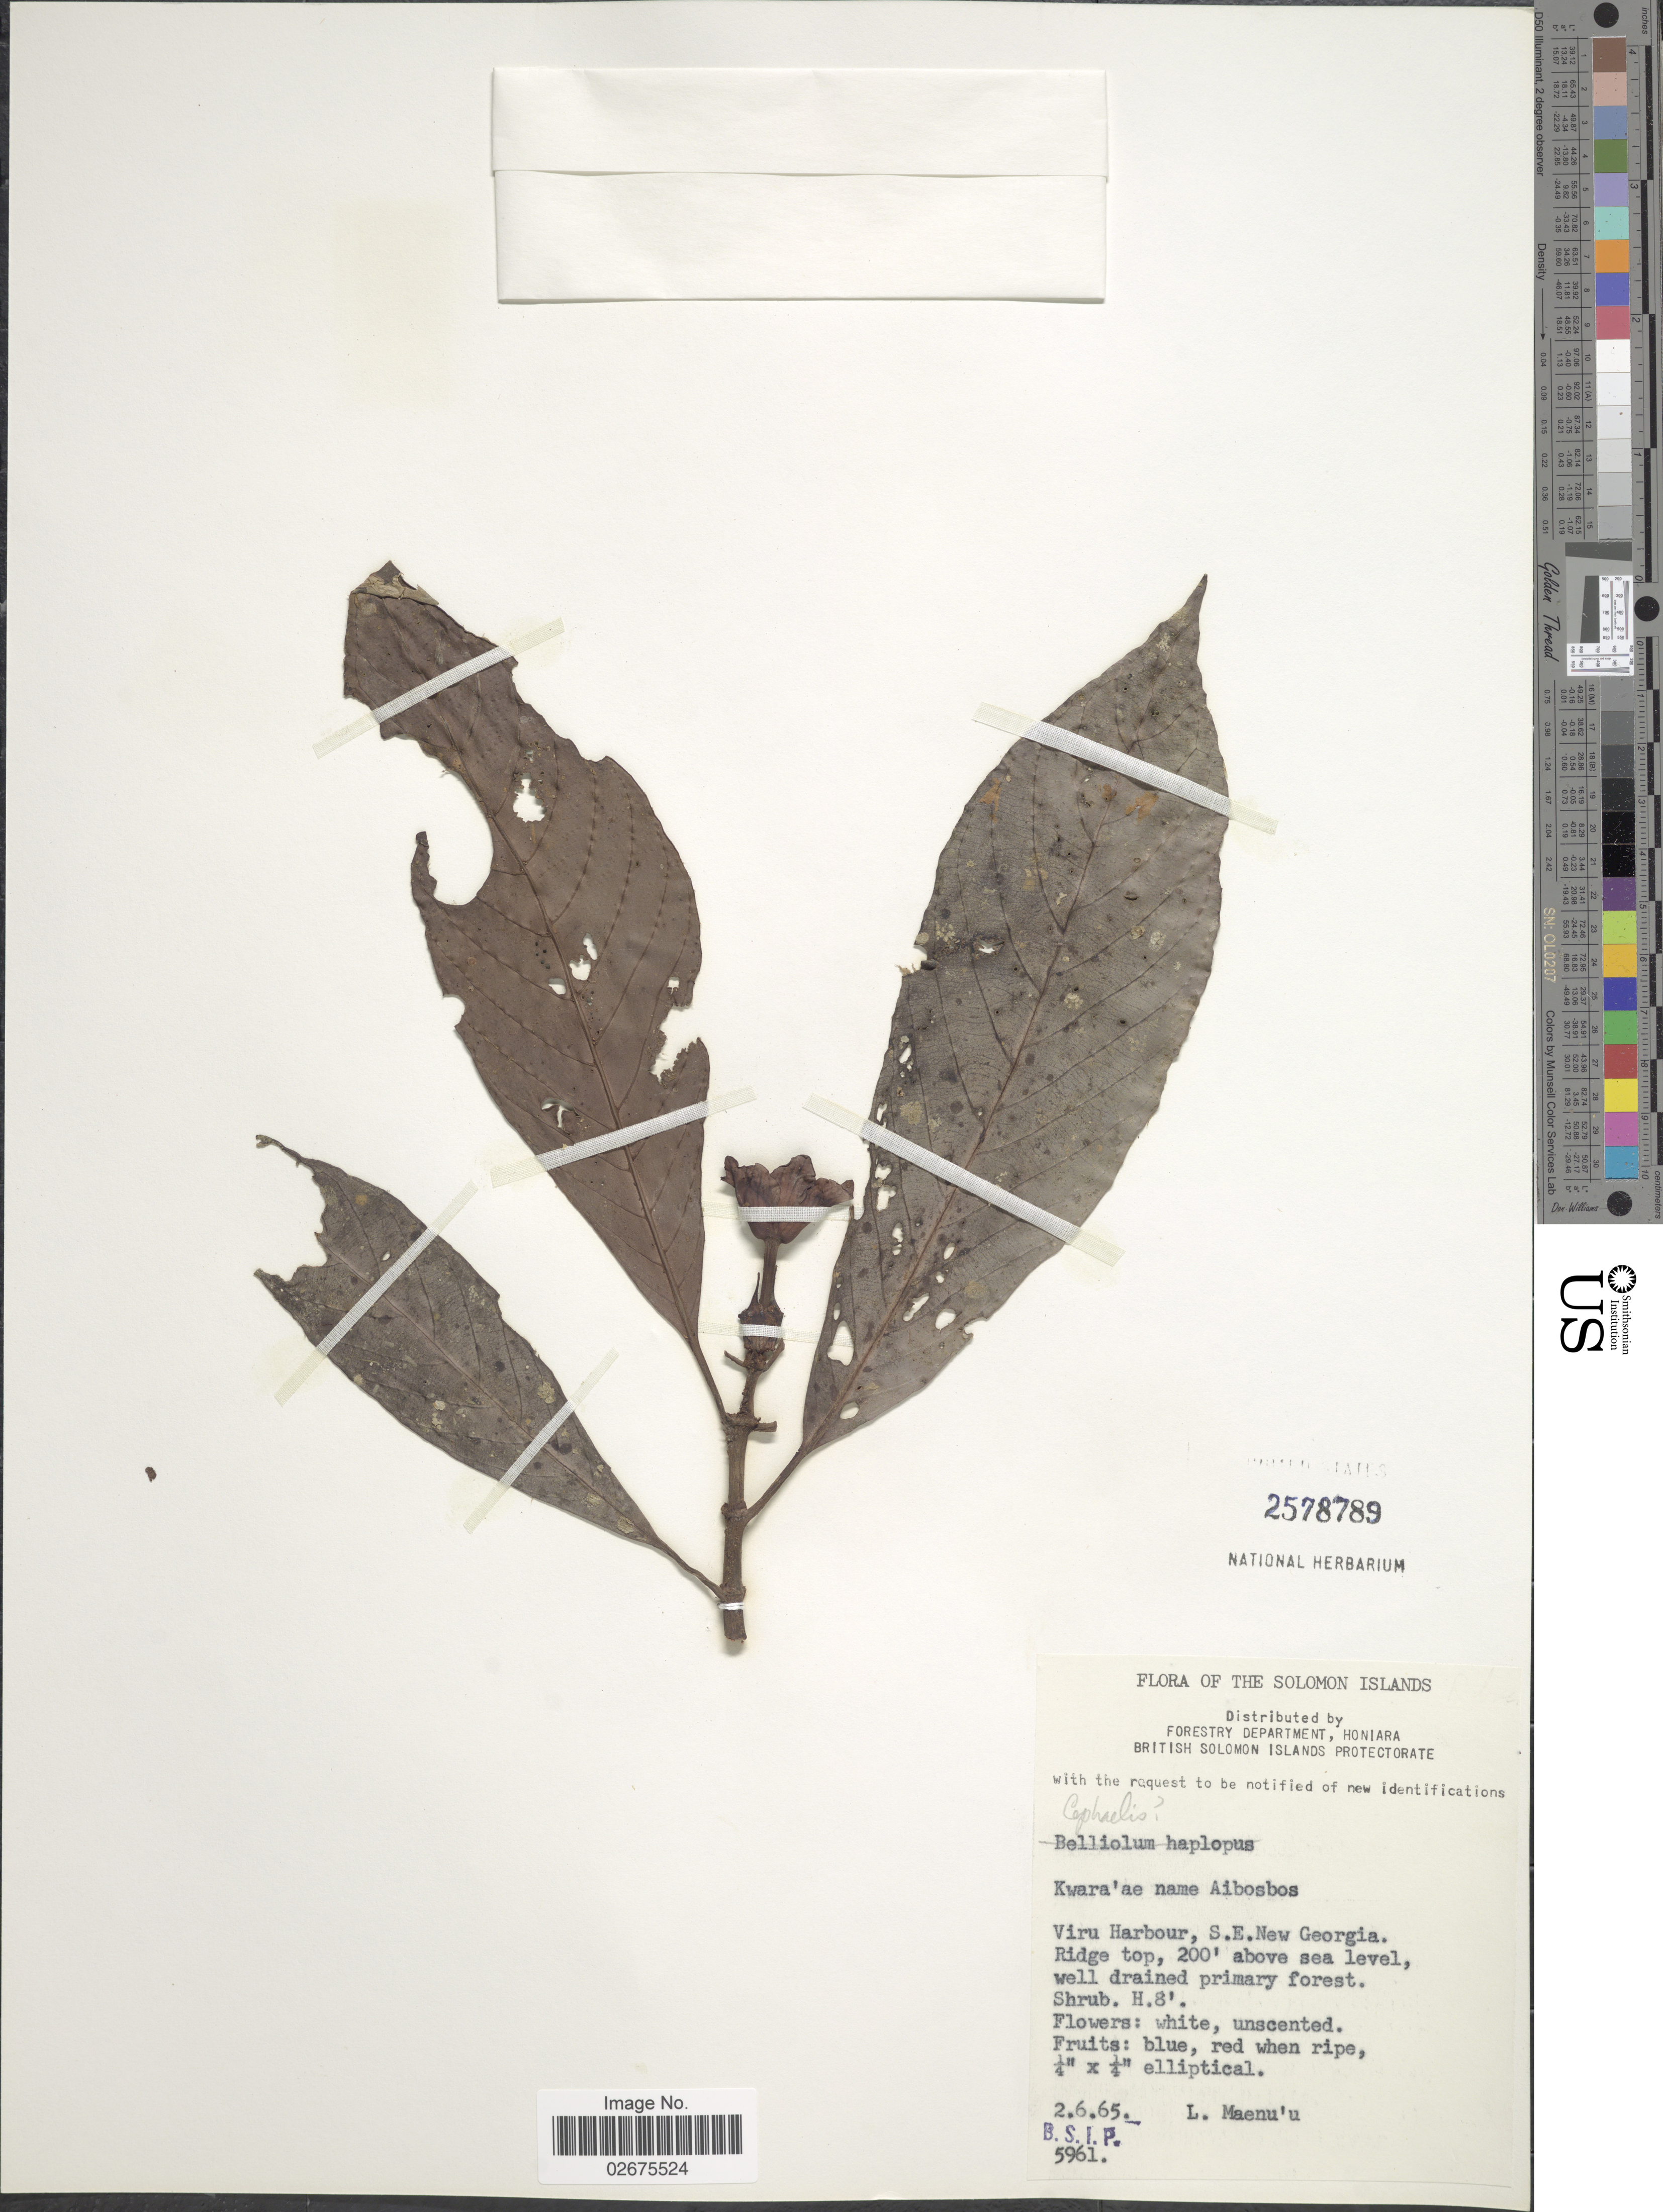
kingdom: Plantae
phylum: Tracheophyta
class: Magnoliopsida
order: Gentianales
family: Rubiaceae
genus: Cephaelis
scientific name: Cephaelis sp.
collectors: L. Maenu'u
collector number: B.S.I.P. 5961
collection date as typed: Transcribed d/m/y: 2/6/65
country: Solomon Islands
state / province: Solomon Islands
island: New Georgia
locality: Viru Harbour, S.E. New Georgia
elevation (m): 0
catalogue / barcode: US 2578789